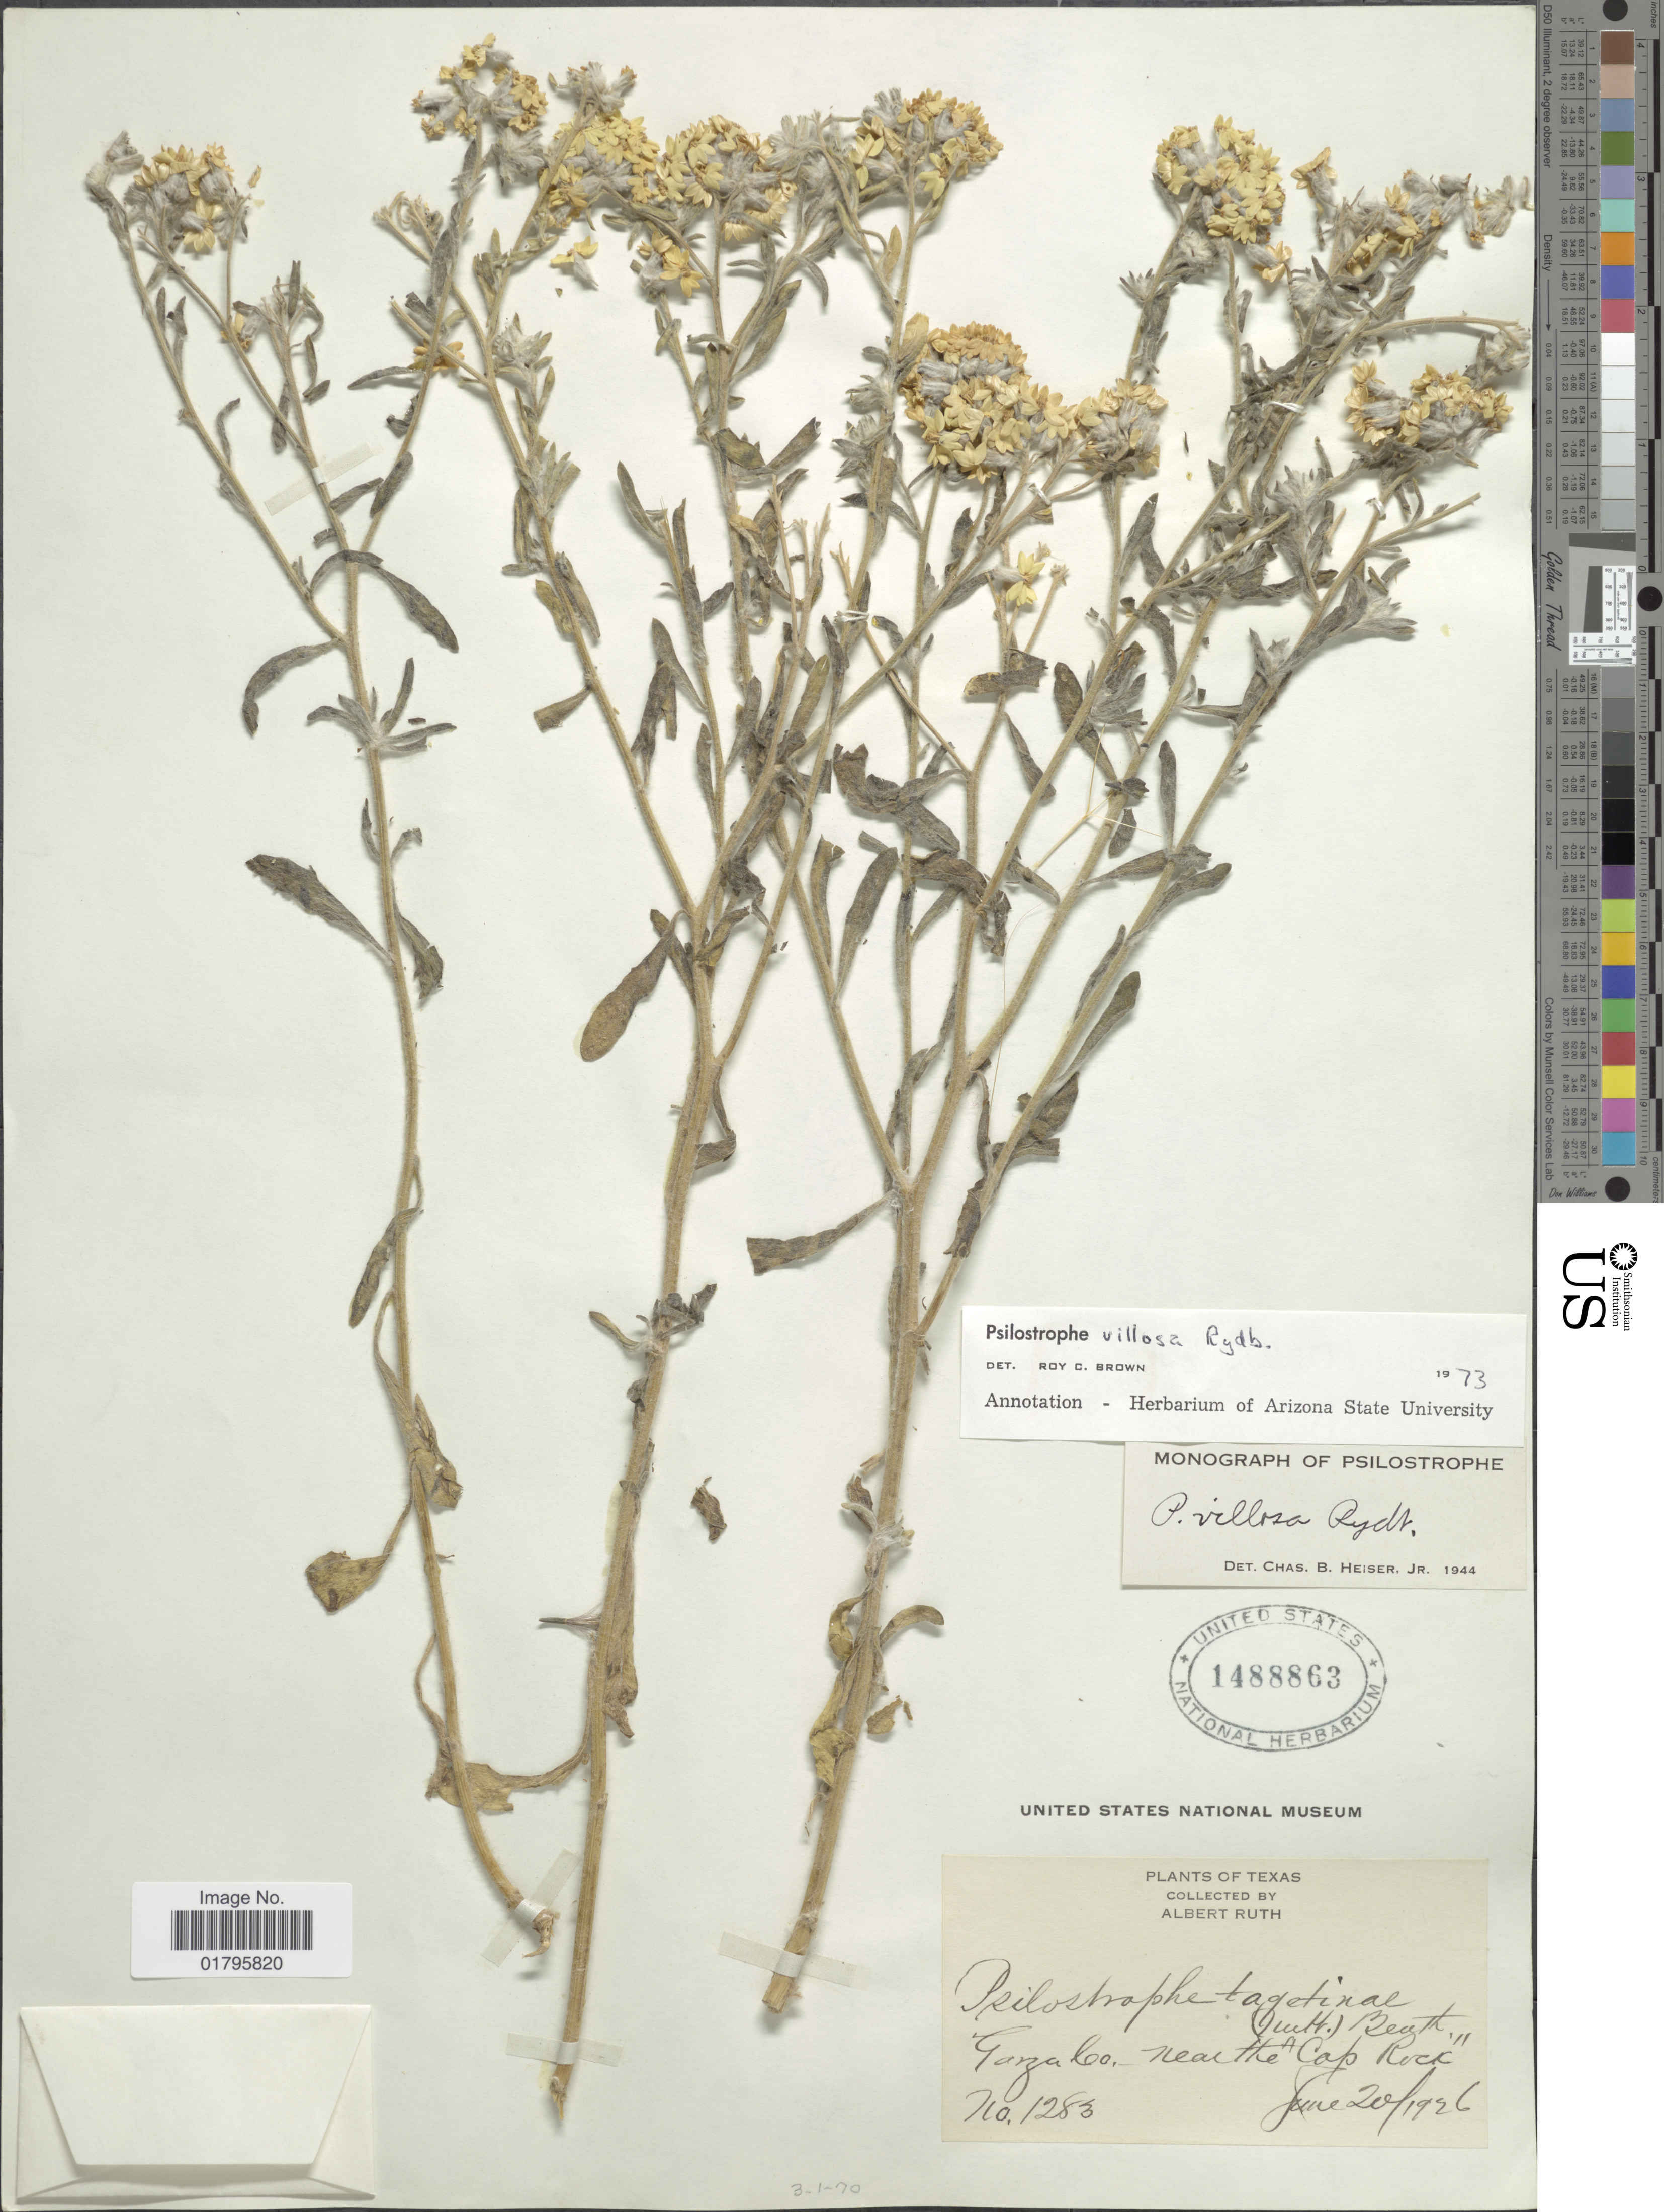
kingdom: Plantae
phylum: Tracheophyta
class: Magnoliopsida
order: Asterales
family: Asteraceae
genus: Psilostrophe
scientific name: Psilostrophe villosa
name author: Rydb. ex Britton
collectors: A. Ruth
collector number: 1283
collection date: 1926-06-20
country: United States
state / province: Texas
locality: Graza Co., near the Cap Rock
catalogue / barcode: US 1488863